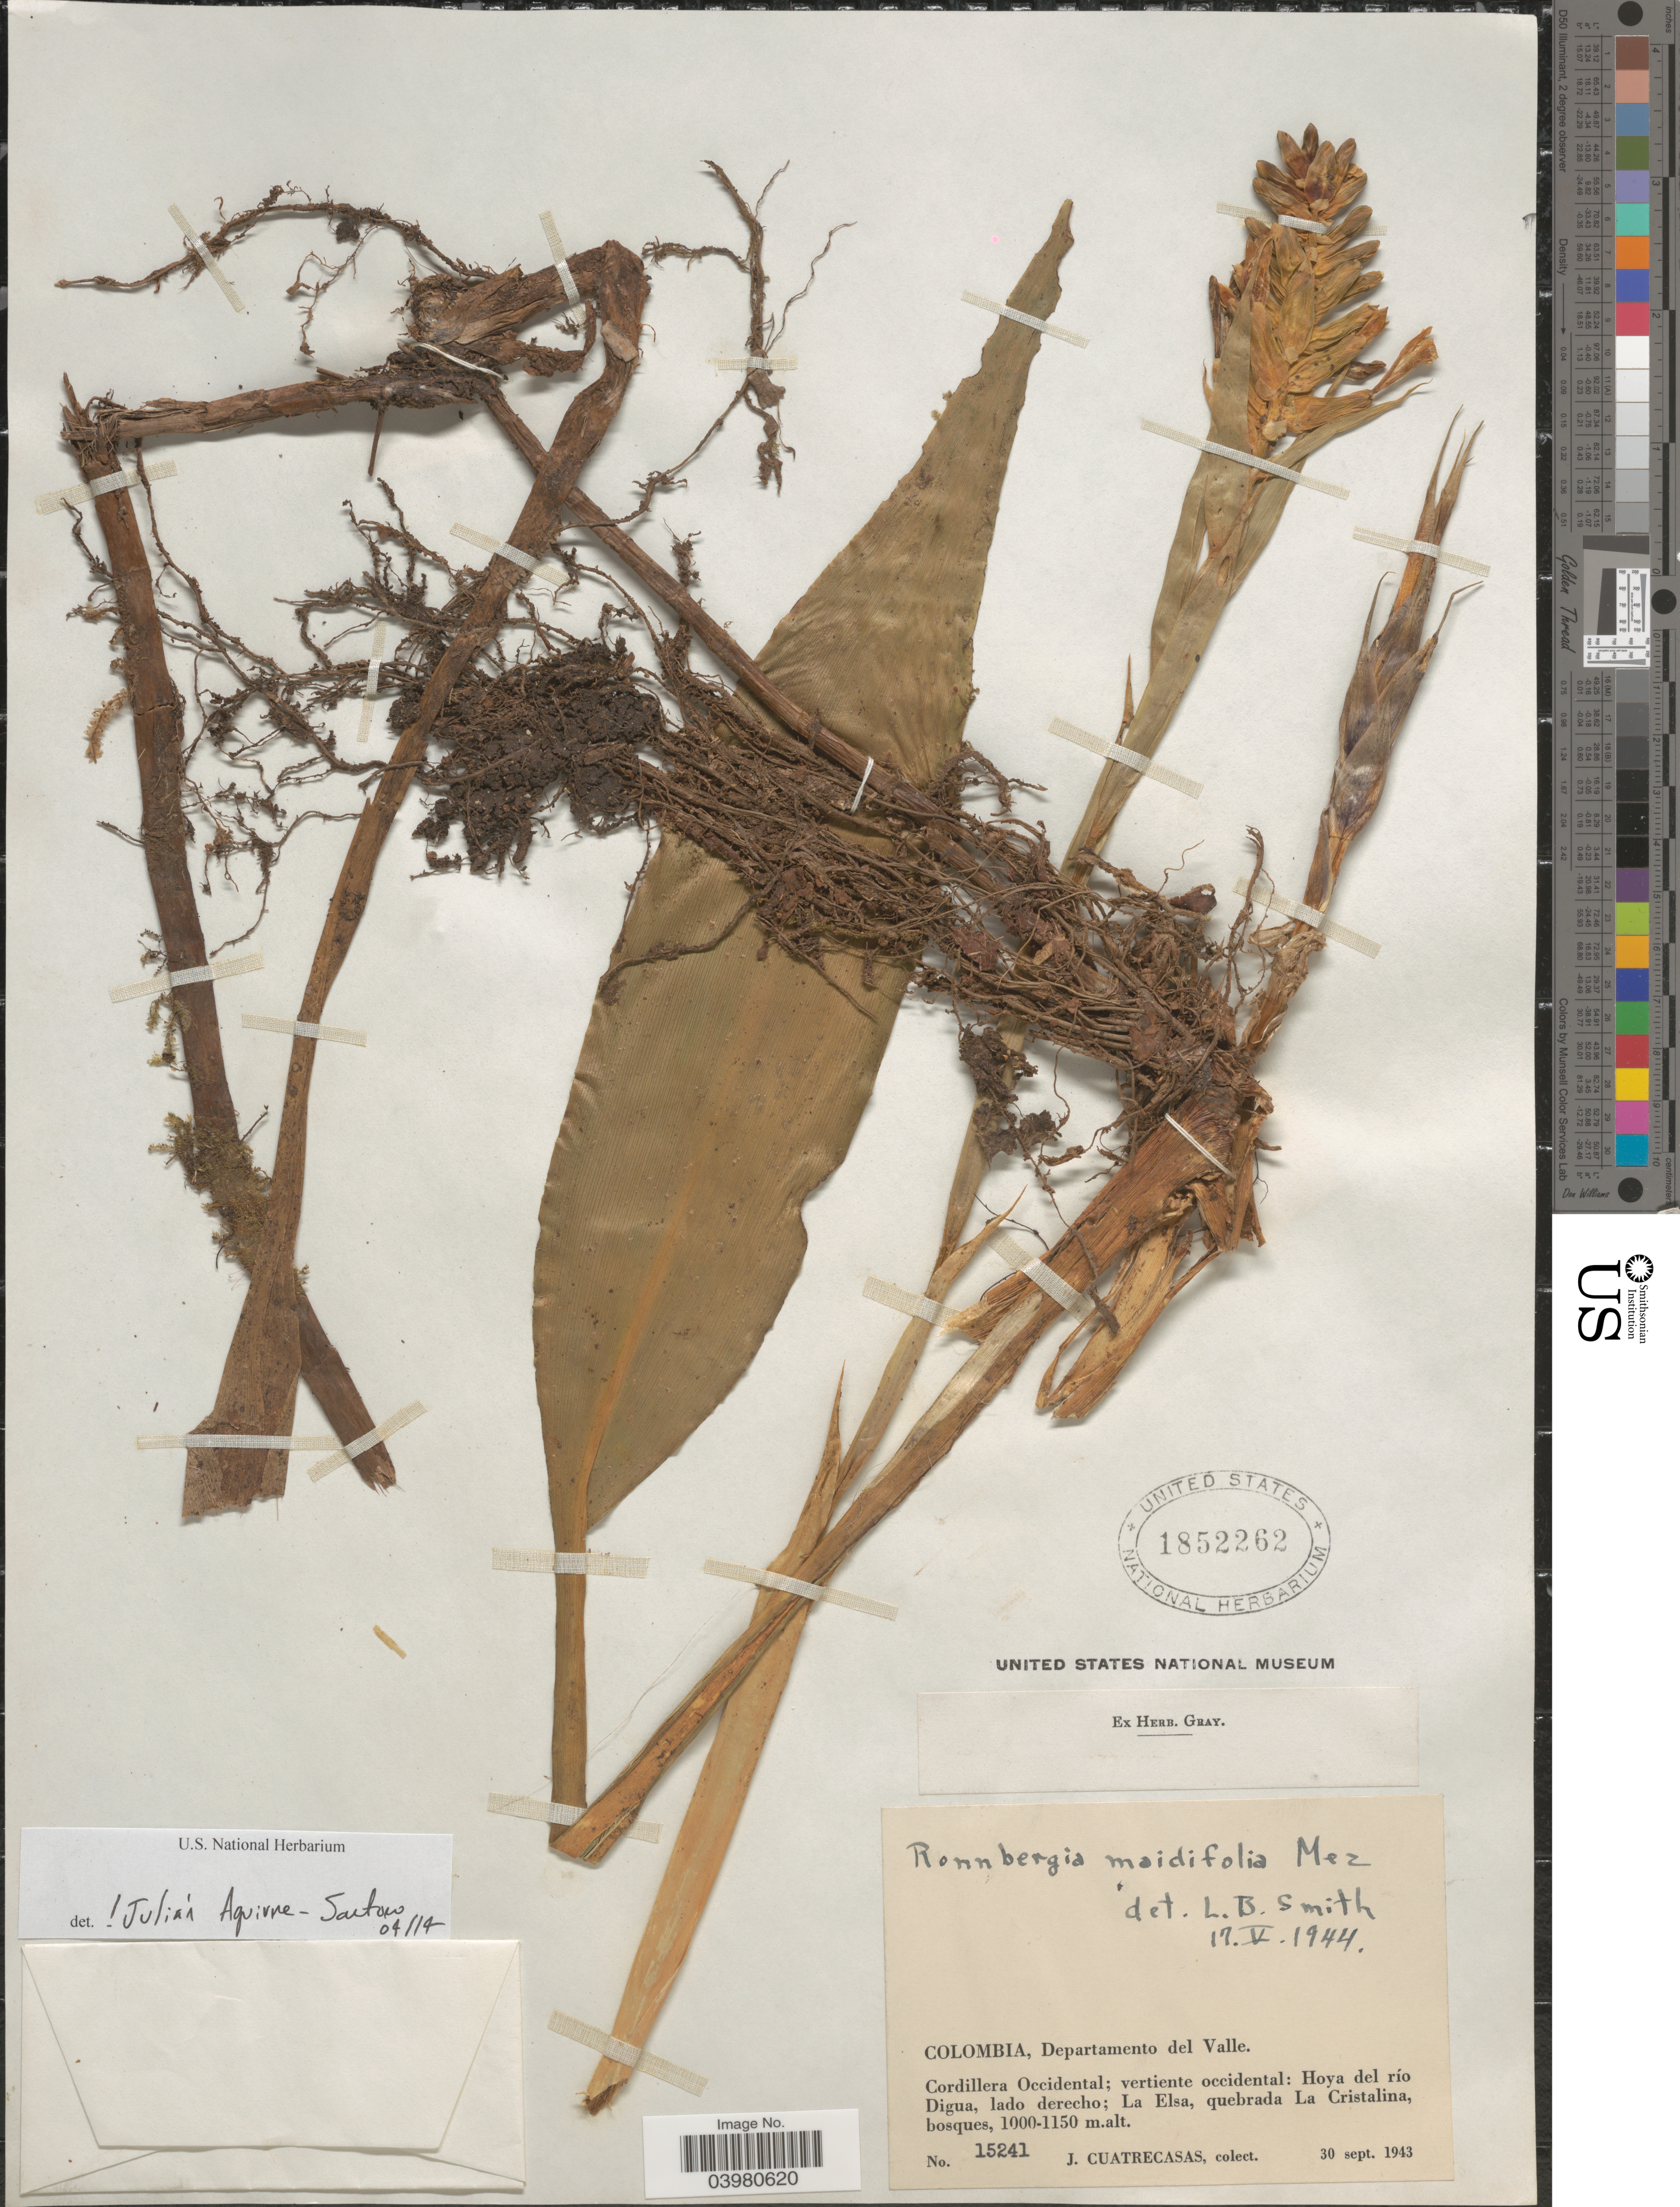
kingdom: Plantae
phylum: Tracheophyta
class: Liliopsida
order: Poales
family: Bromeliaceae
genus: Ronnbergia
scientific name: Ronnbergia maidifolia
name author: Mez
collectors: J. Cuatrecasas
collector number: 15241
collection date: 1943-09-30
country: Colombia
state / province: Valle del Cauca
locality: Departamento del Valle. Cordillera Occidental; vertiente occidental: Hoya del río Digua, lado derecho: La Elsa, quebrada La Cristalina.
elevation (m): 1000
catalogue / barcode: US 1852262